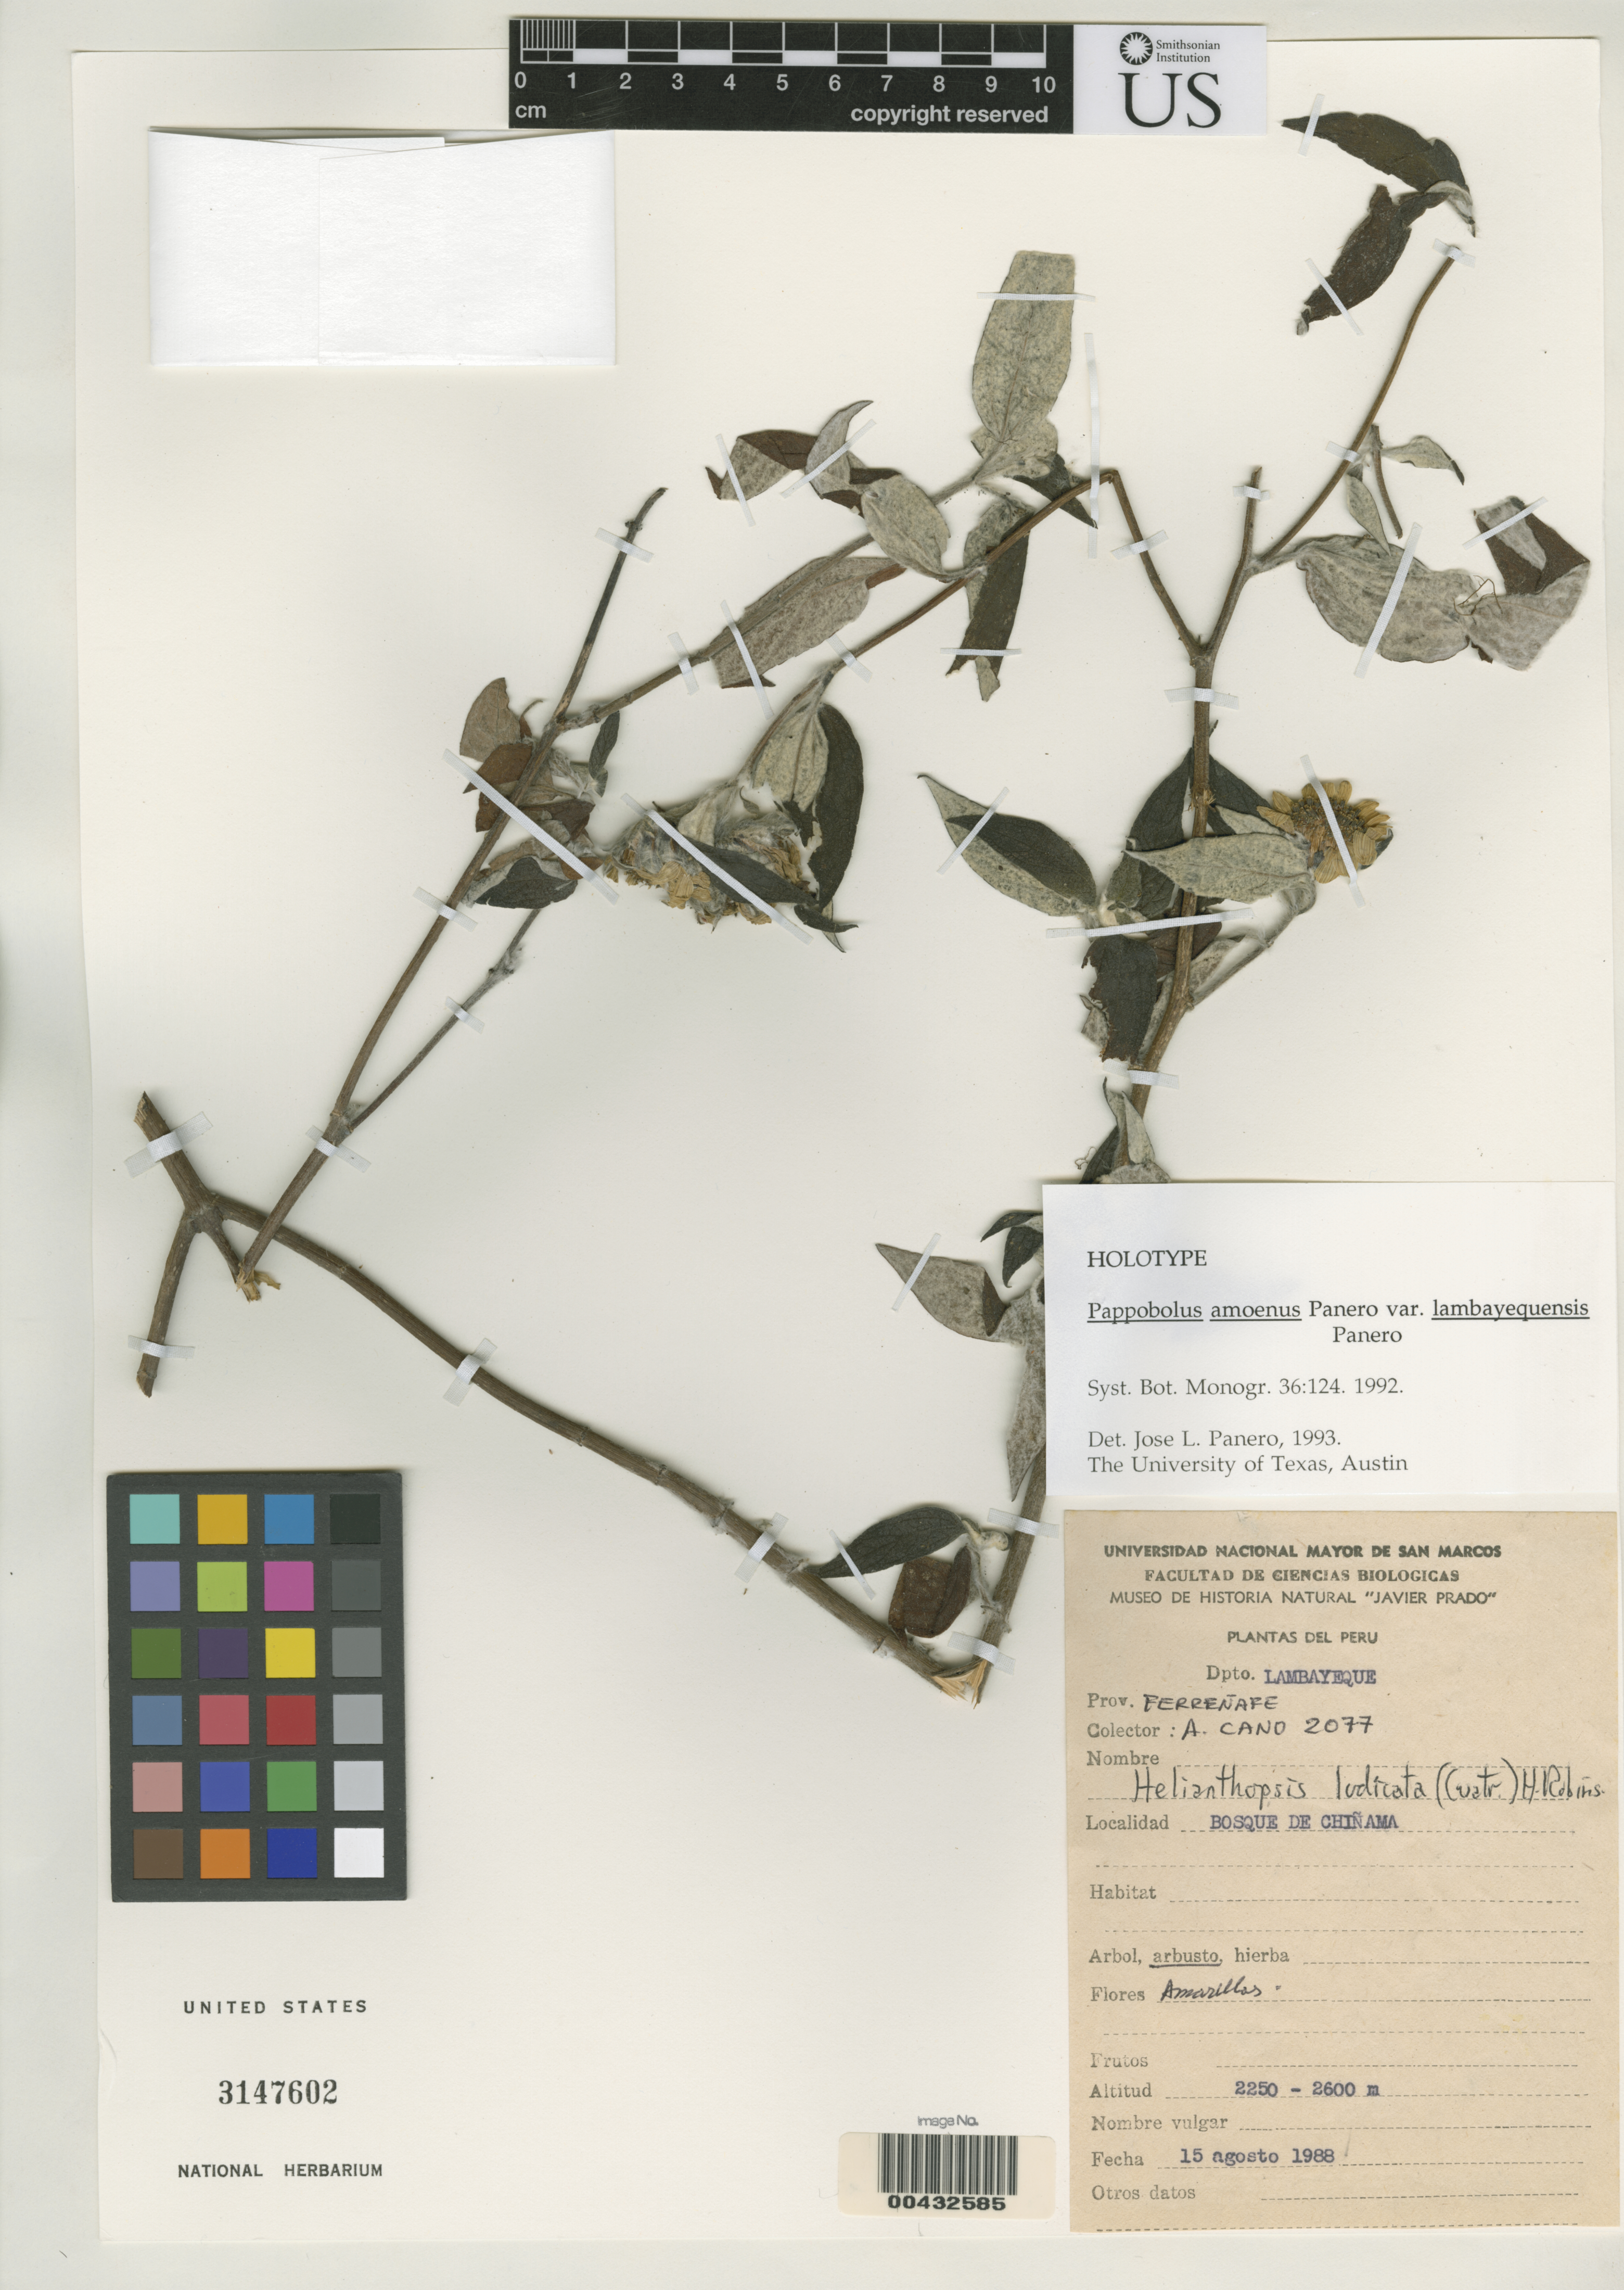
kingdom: Plantae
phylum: Tracheophyta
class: Magnoliopsida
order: Asterales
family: Asteraceae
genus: Pappobolus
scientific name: Pappobolus amoenus var. lambayequensis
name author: Panero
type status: Holotype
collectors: A. Cano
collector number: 2077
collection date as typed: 15 Aug 1988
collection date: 1988-08-15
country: Peru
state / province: Lambayeque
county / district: Ferreñafe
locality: Bosque de Chiñama.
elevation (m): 2250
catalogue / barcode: US 3147602